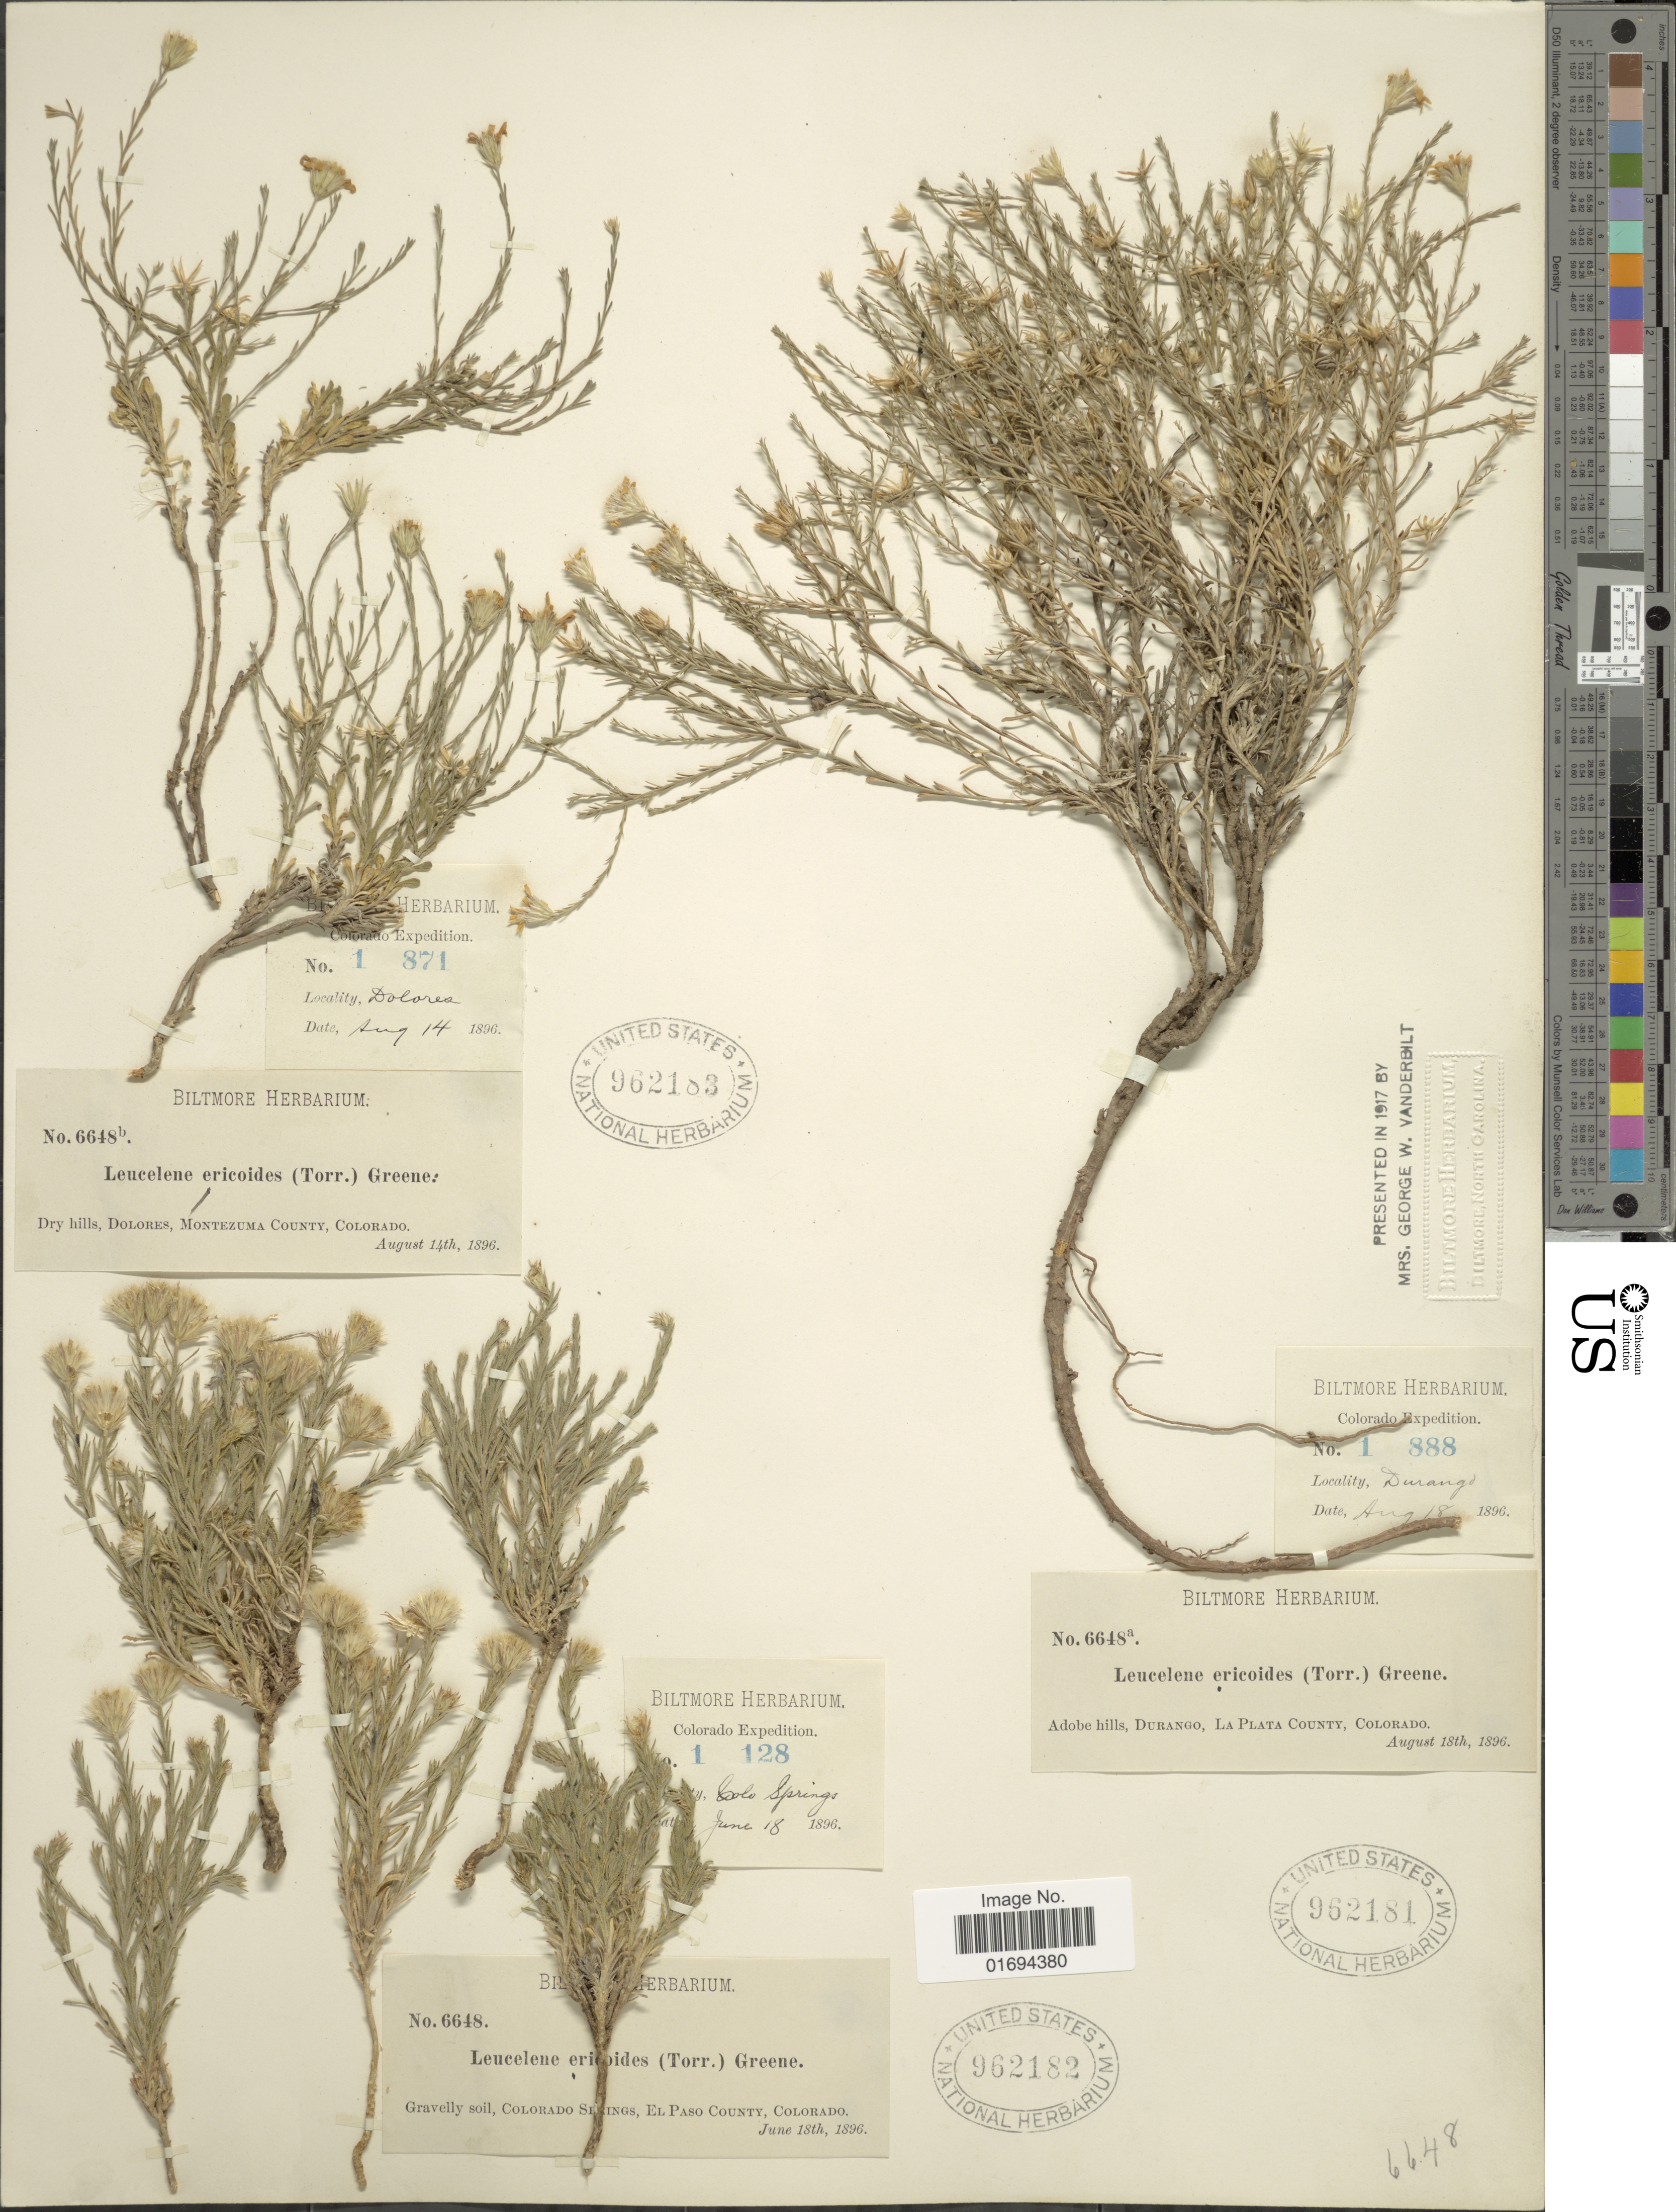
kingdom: Plantae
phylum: Tracheophyta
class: Magnoliopsida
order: Asterales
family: Asteraceae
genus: Chaetopappa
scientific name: Chaetopappa ericoides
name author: (Torr.) G.L. Nesom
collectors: ex herb. Biltmore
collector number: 6648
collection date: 1896-06-18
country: United States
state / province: Colorado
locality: Colorado Springs, El Paso County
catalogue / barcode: US 962182-2